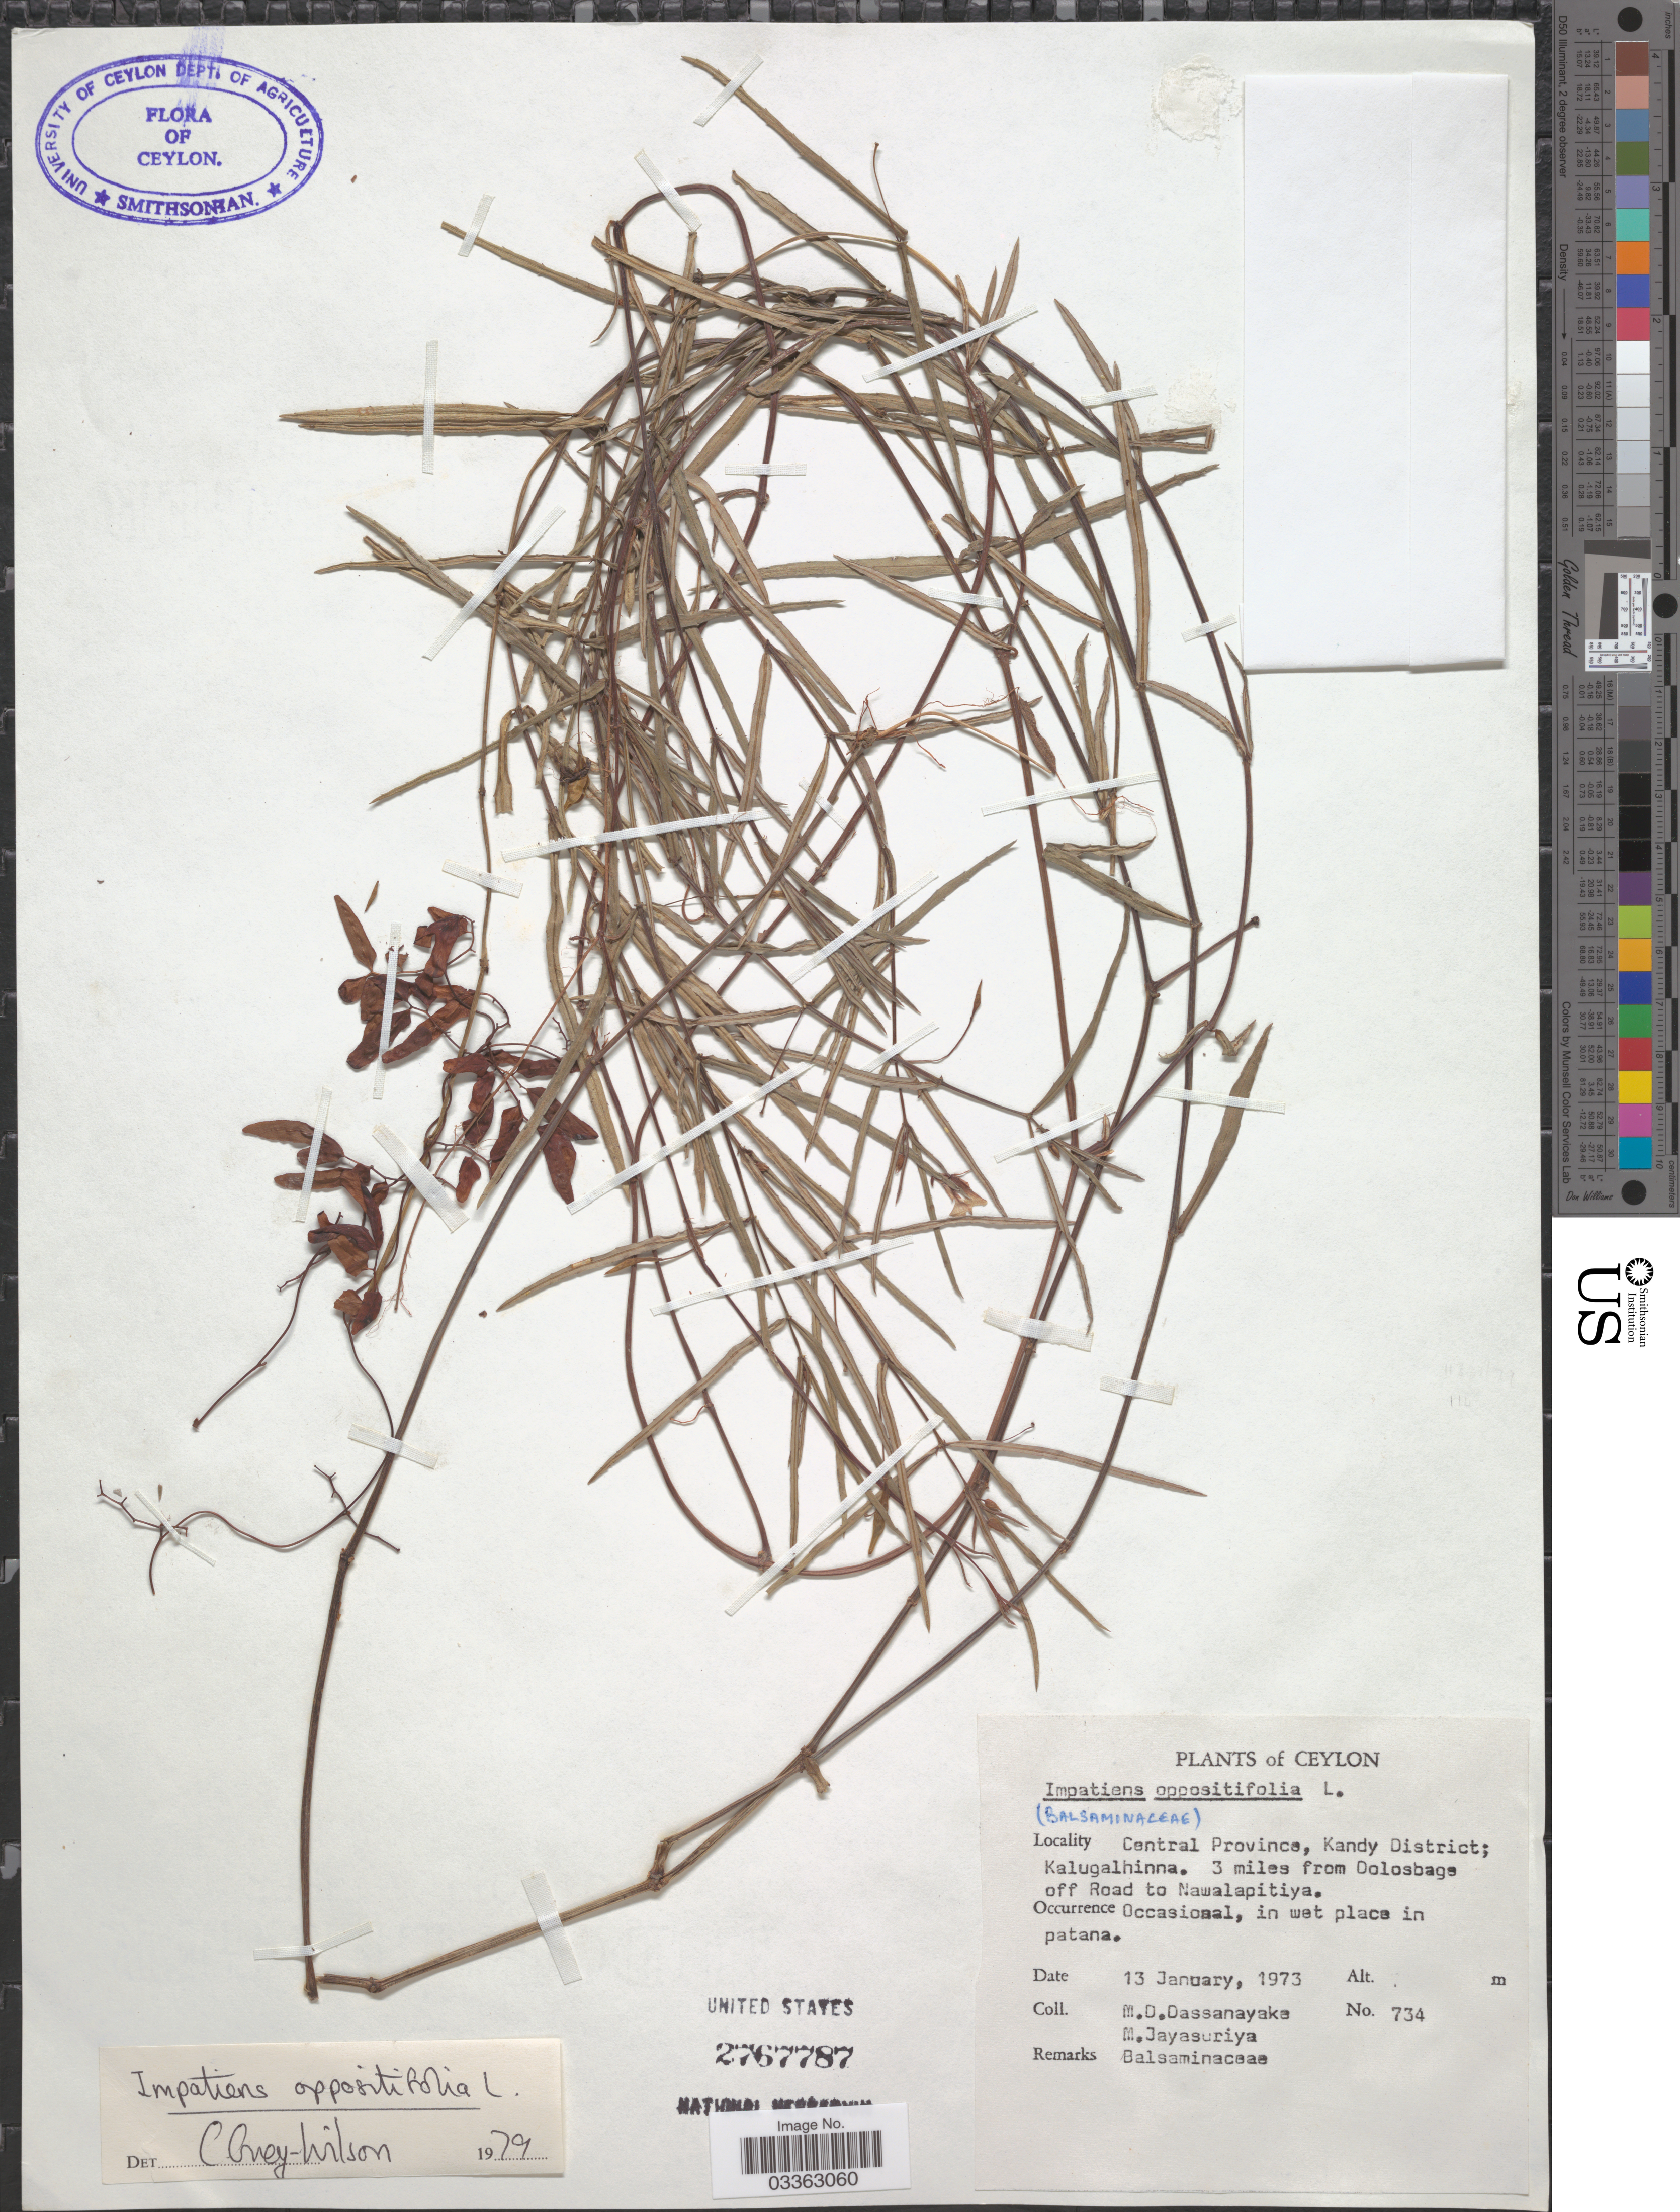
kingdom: Plantae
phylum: Tracheophyta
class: Magnoliopsida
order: Ericales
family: Balsaminaceae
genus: Impatiens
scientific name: Impatiens oppositifolia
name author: L.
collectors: M. D. Dassanayake & M. Jayasuriya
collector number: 734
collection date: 1973-01-13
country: Sri Lanka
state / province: Central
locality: Ceylon, Kandy District; Kalugalhinna. 3 miles from Dolosbage off road to Nawalapitiya.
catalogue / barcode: US 2767787